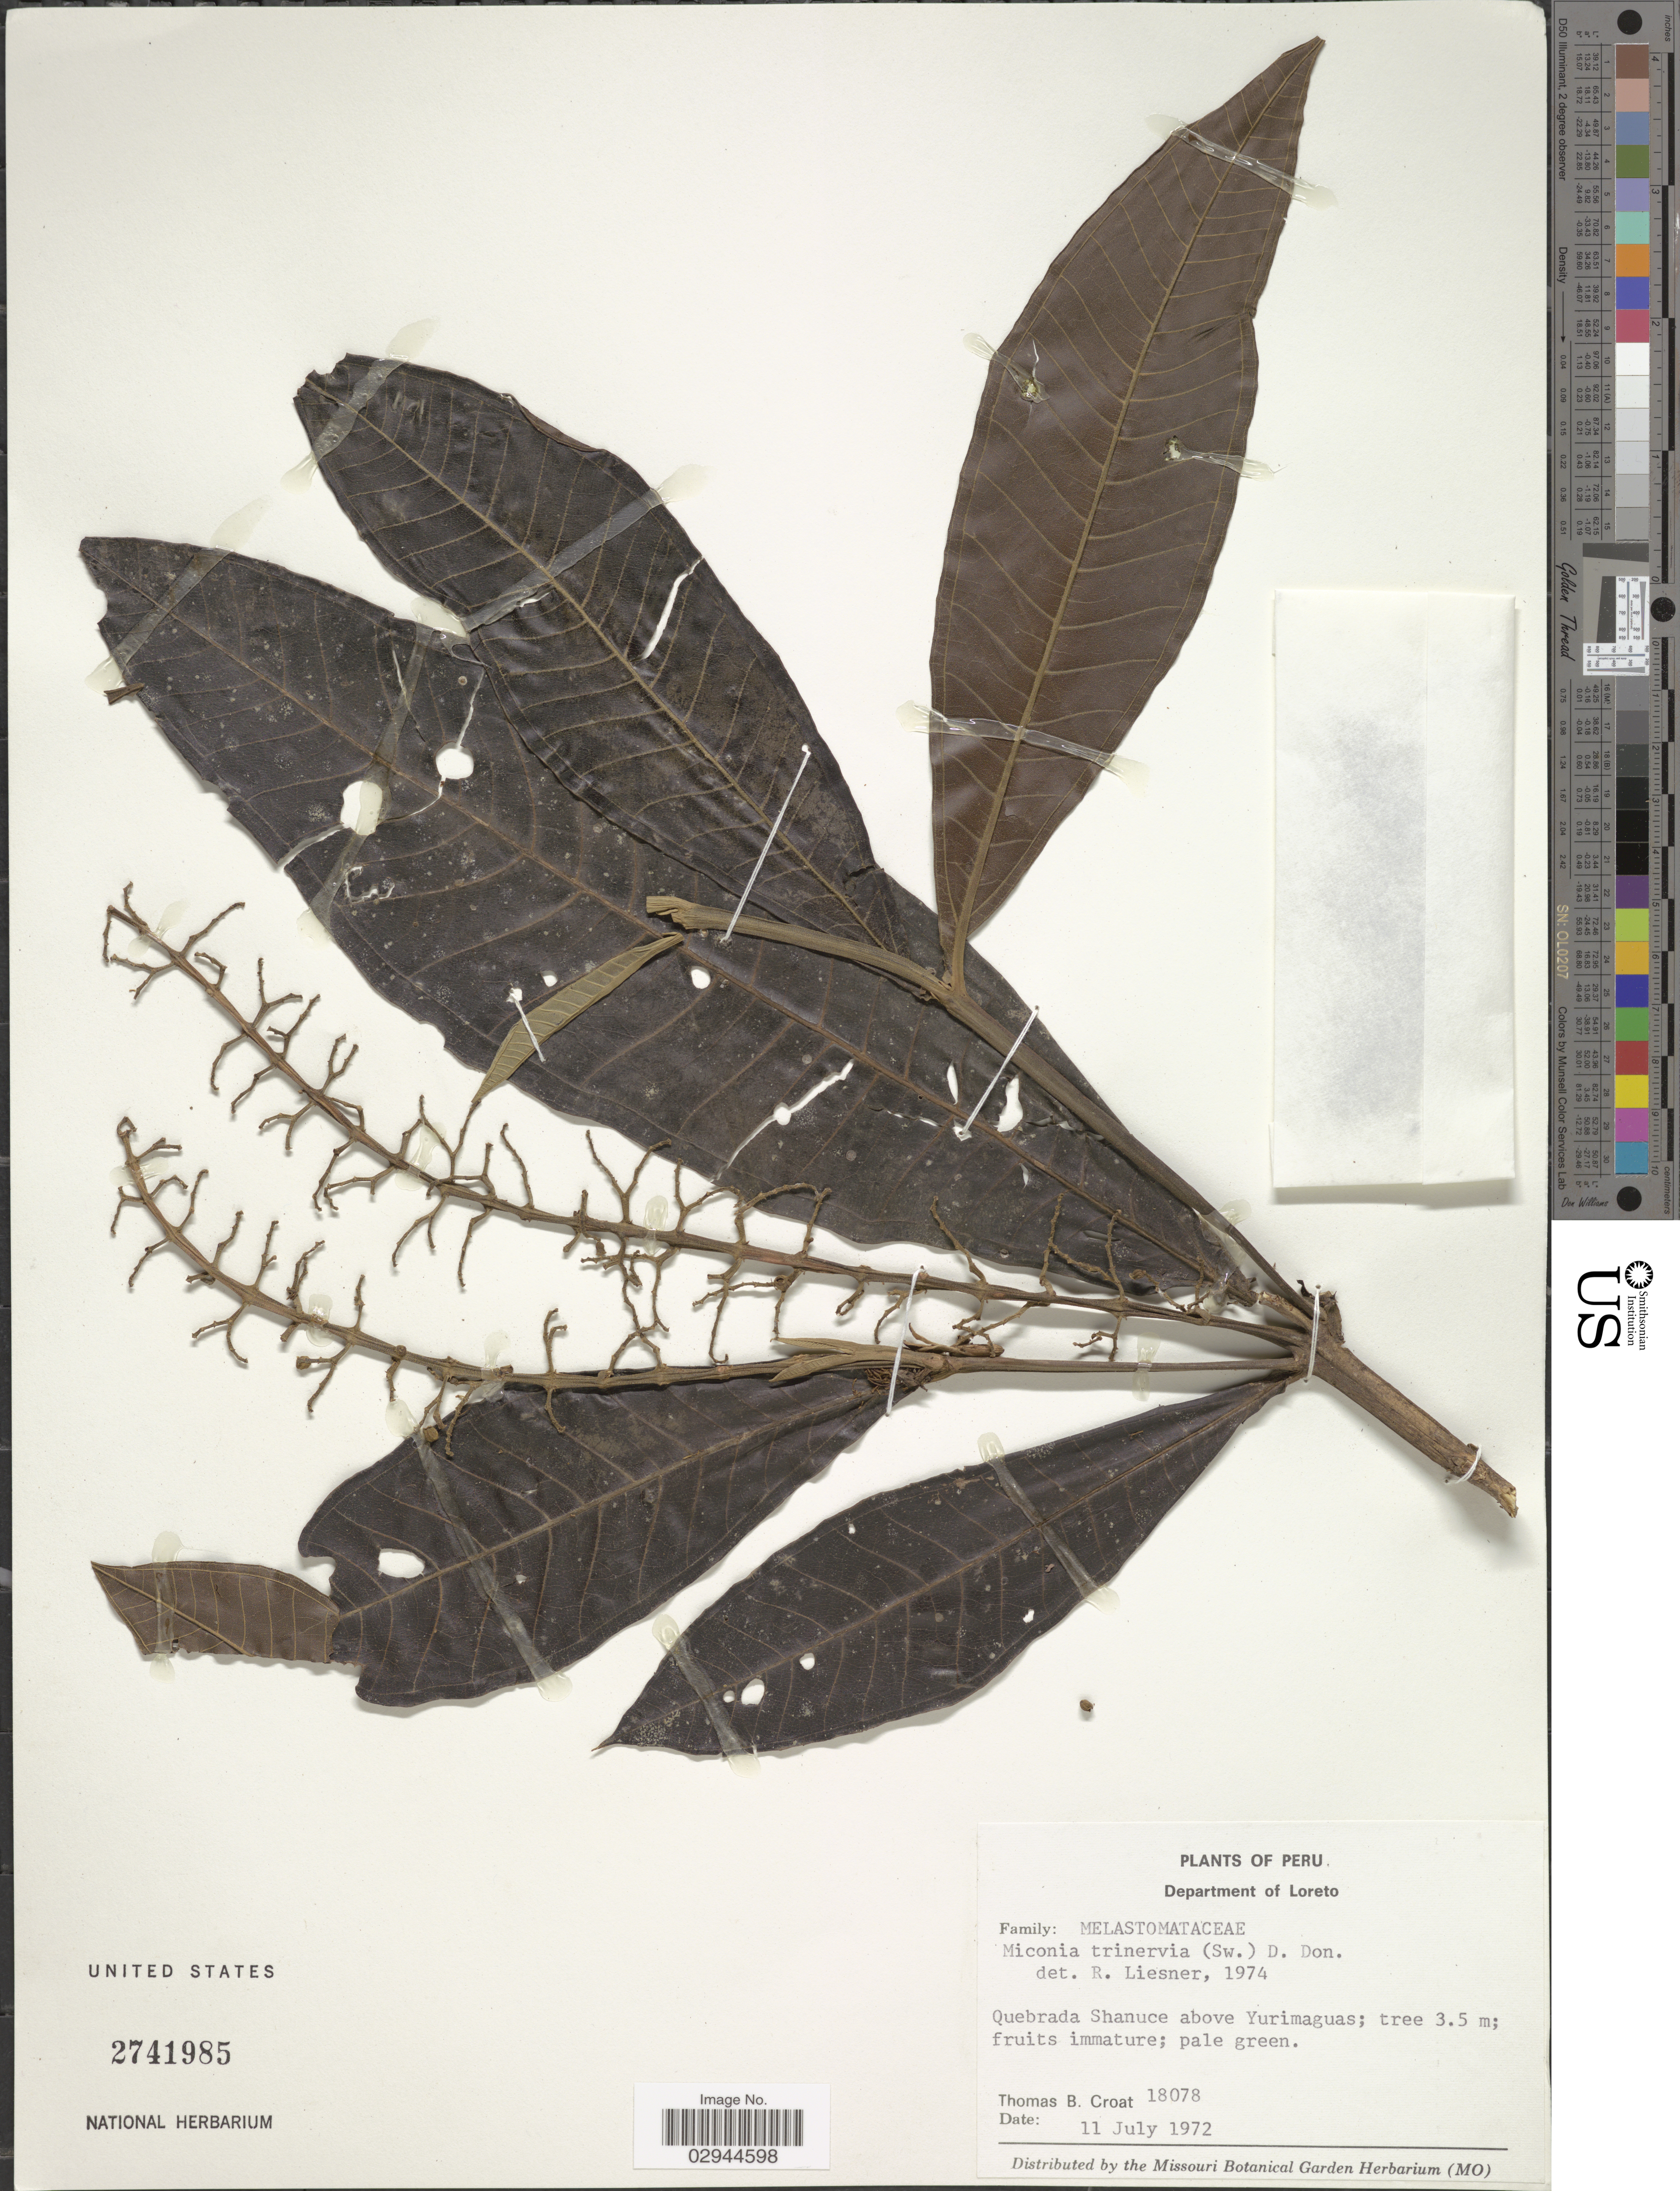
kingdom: Plantae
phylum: Tracheophyta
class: Magnoliopsida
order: Myrtales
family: Melastomataceae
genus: Miconia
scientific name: Miconia trinervia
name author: (Sw.) D. Don ex Loudon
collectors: T. B. Croat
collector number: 18078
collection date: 1972-07-11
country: Peru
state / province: Loreto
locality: Department of Loreto, Quebrada Shanuce above Yurimaguas.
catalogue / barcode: US 2741985